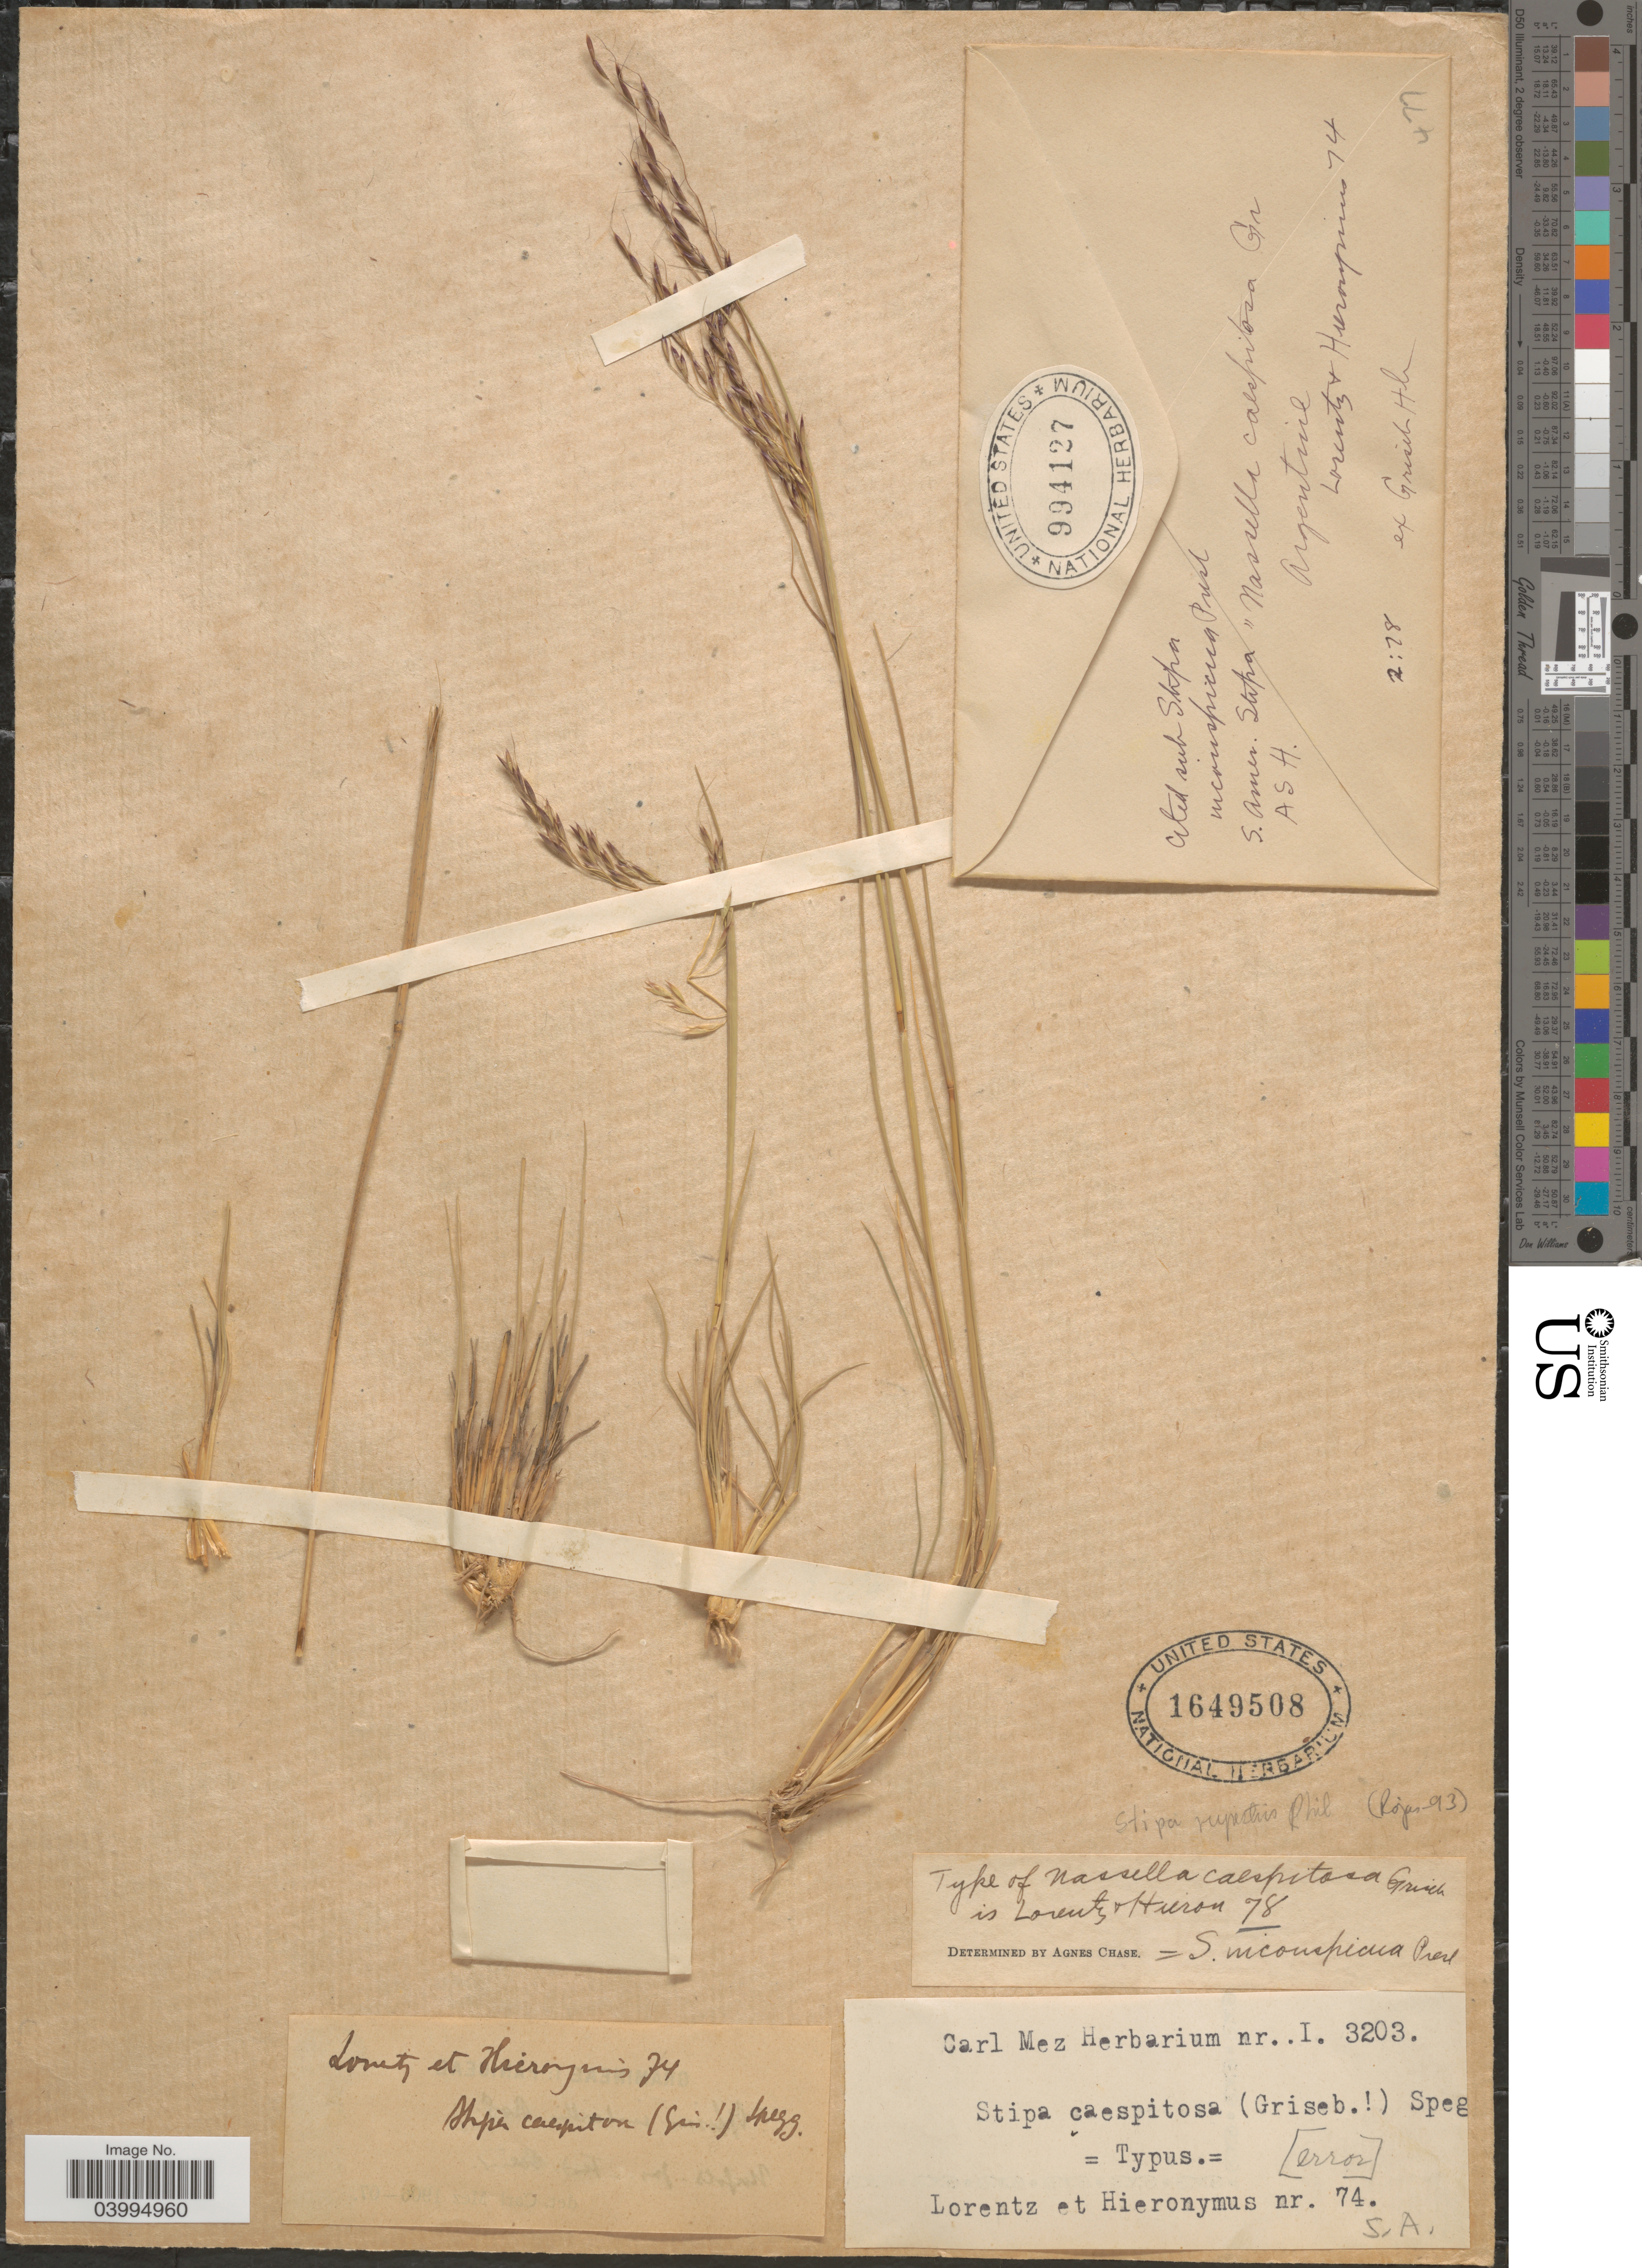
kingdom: Plantae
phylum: Tracheophyta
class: Liliopsida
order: Poales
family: Poaceae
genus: Stipa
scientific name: Stipa sp.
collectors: -. Lorentz & -. Hieronymus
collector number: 74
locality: S.A.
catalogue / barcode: US 1649508-2